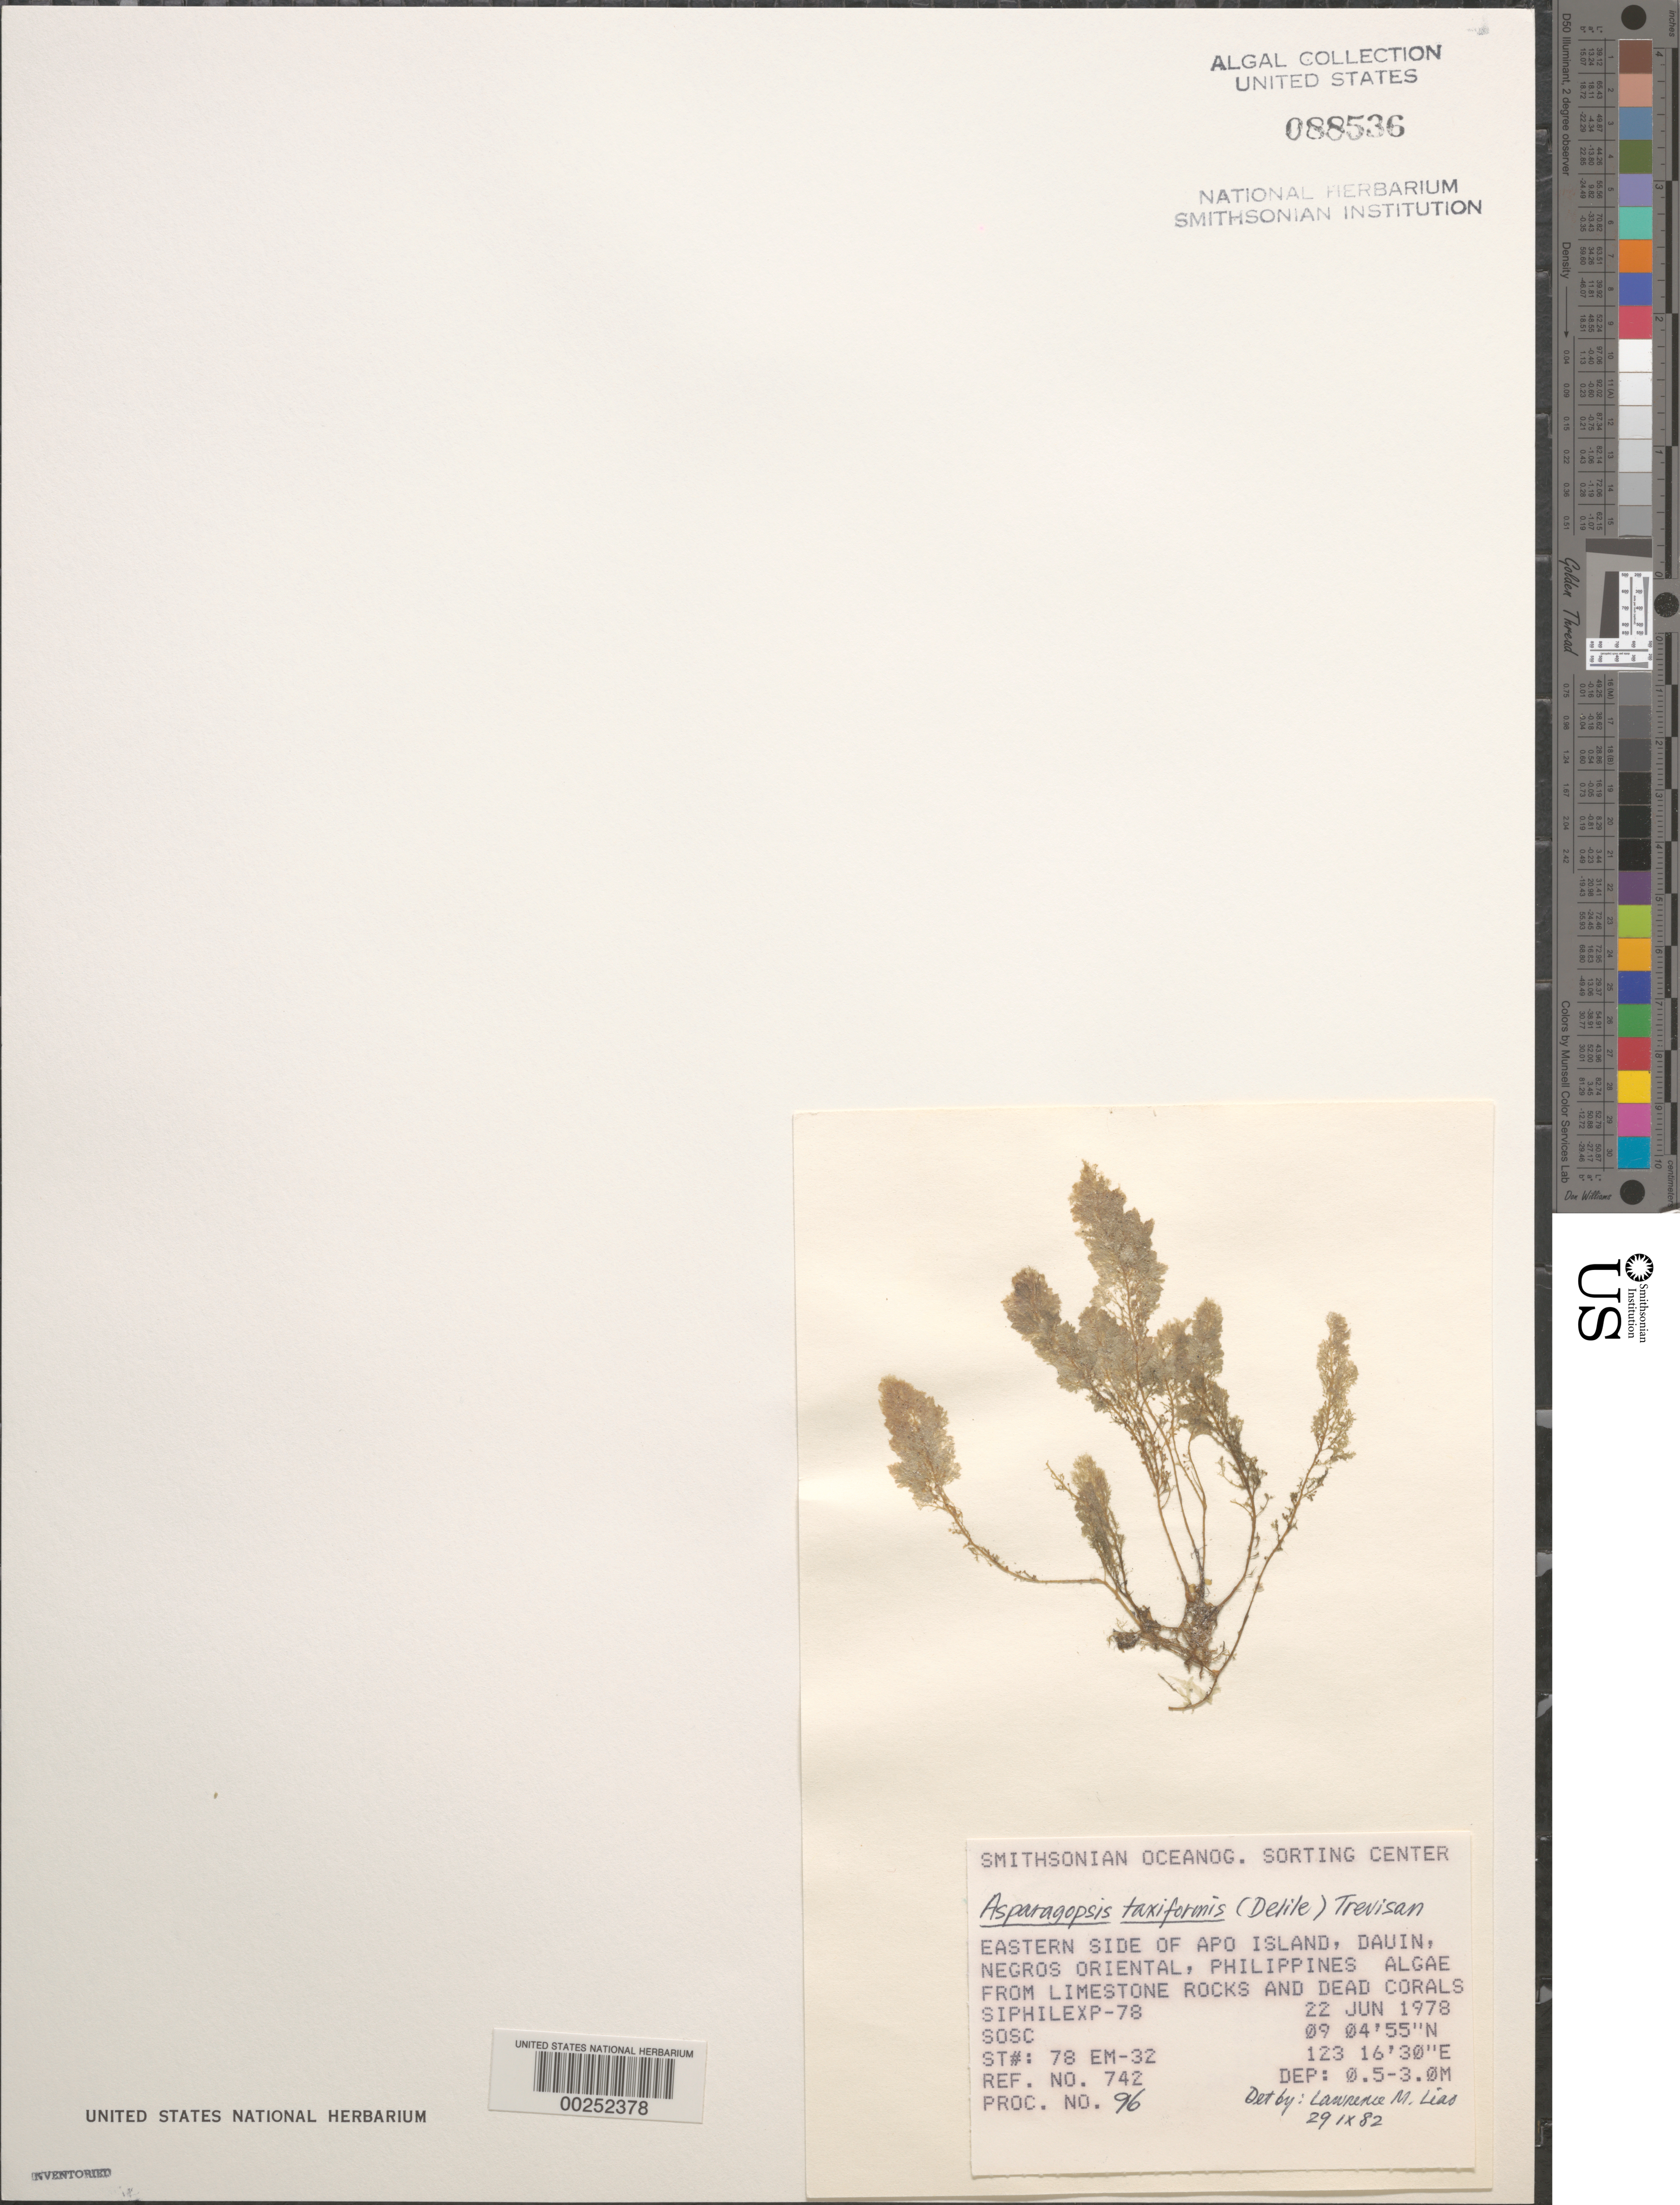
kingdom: Plantae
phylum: Rhodophyta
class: Florideophyceae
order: Bonnemaisoniales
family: Bonnemaisoniaceae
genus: Asparagopsis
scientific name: Asparagopsis taxiformis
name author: (Delile) Trevis.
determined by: Liao, L. M.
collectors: SOSC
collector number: Station 78 EM-32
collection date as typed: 22 Jun 1978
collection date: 1978-06-22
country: Philippines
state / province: Central Visayas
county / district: Negros Oriental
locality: Apo island, dauin, negros oriental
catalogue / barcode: US 88536